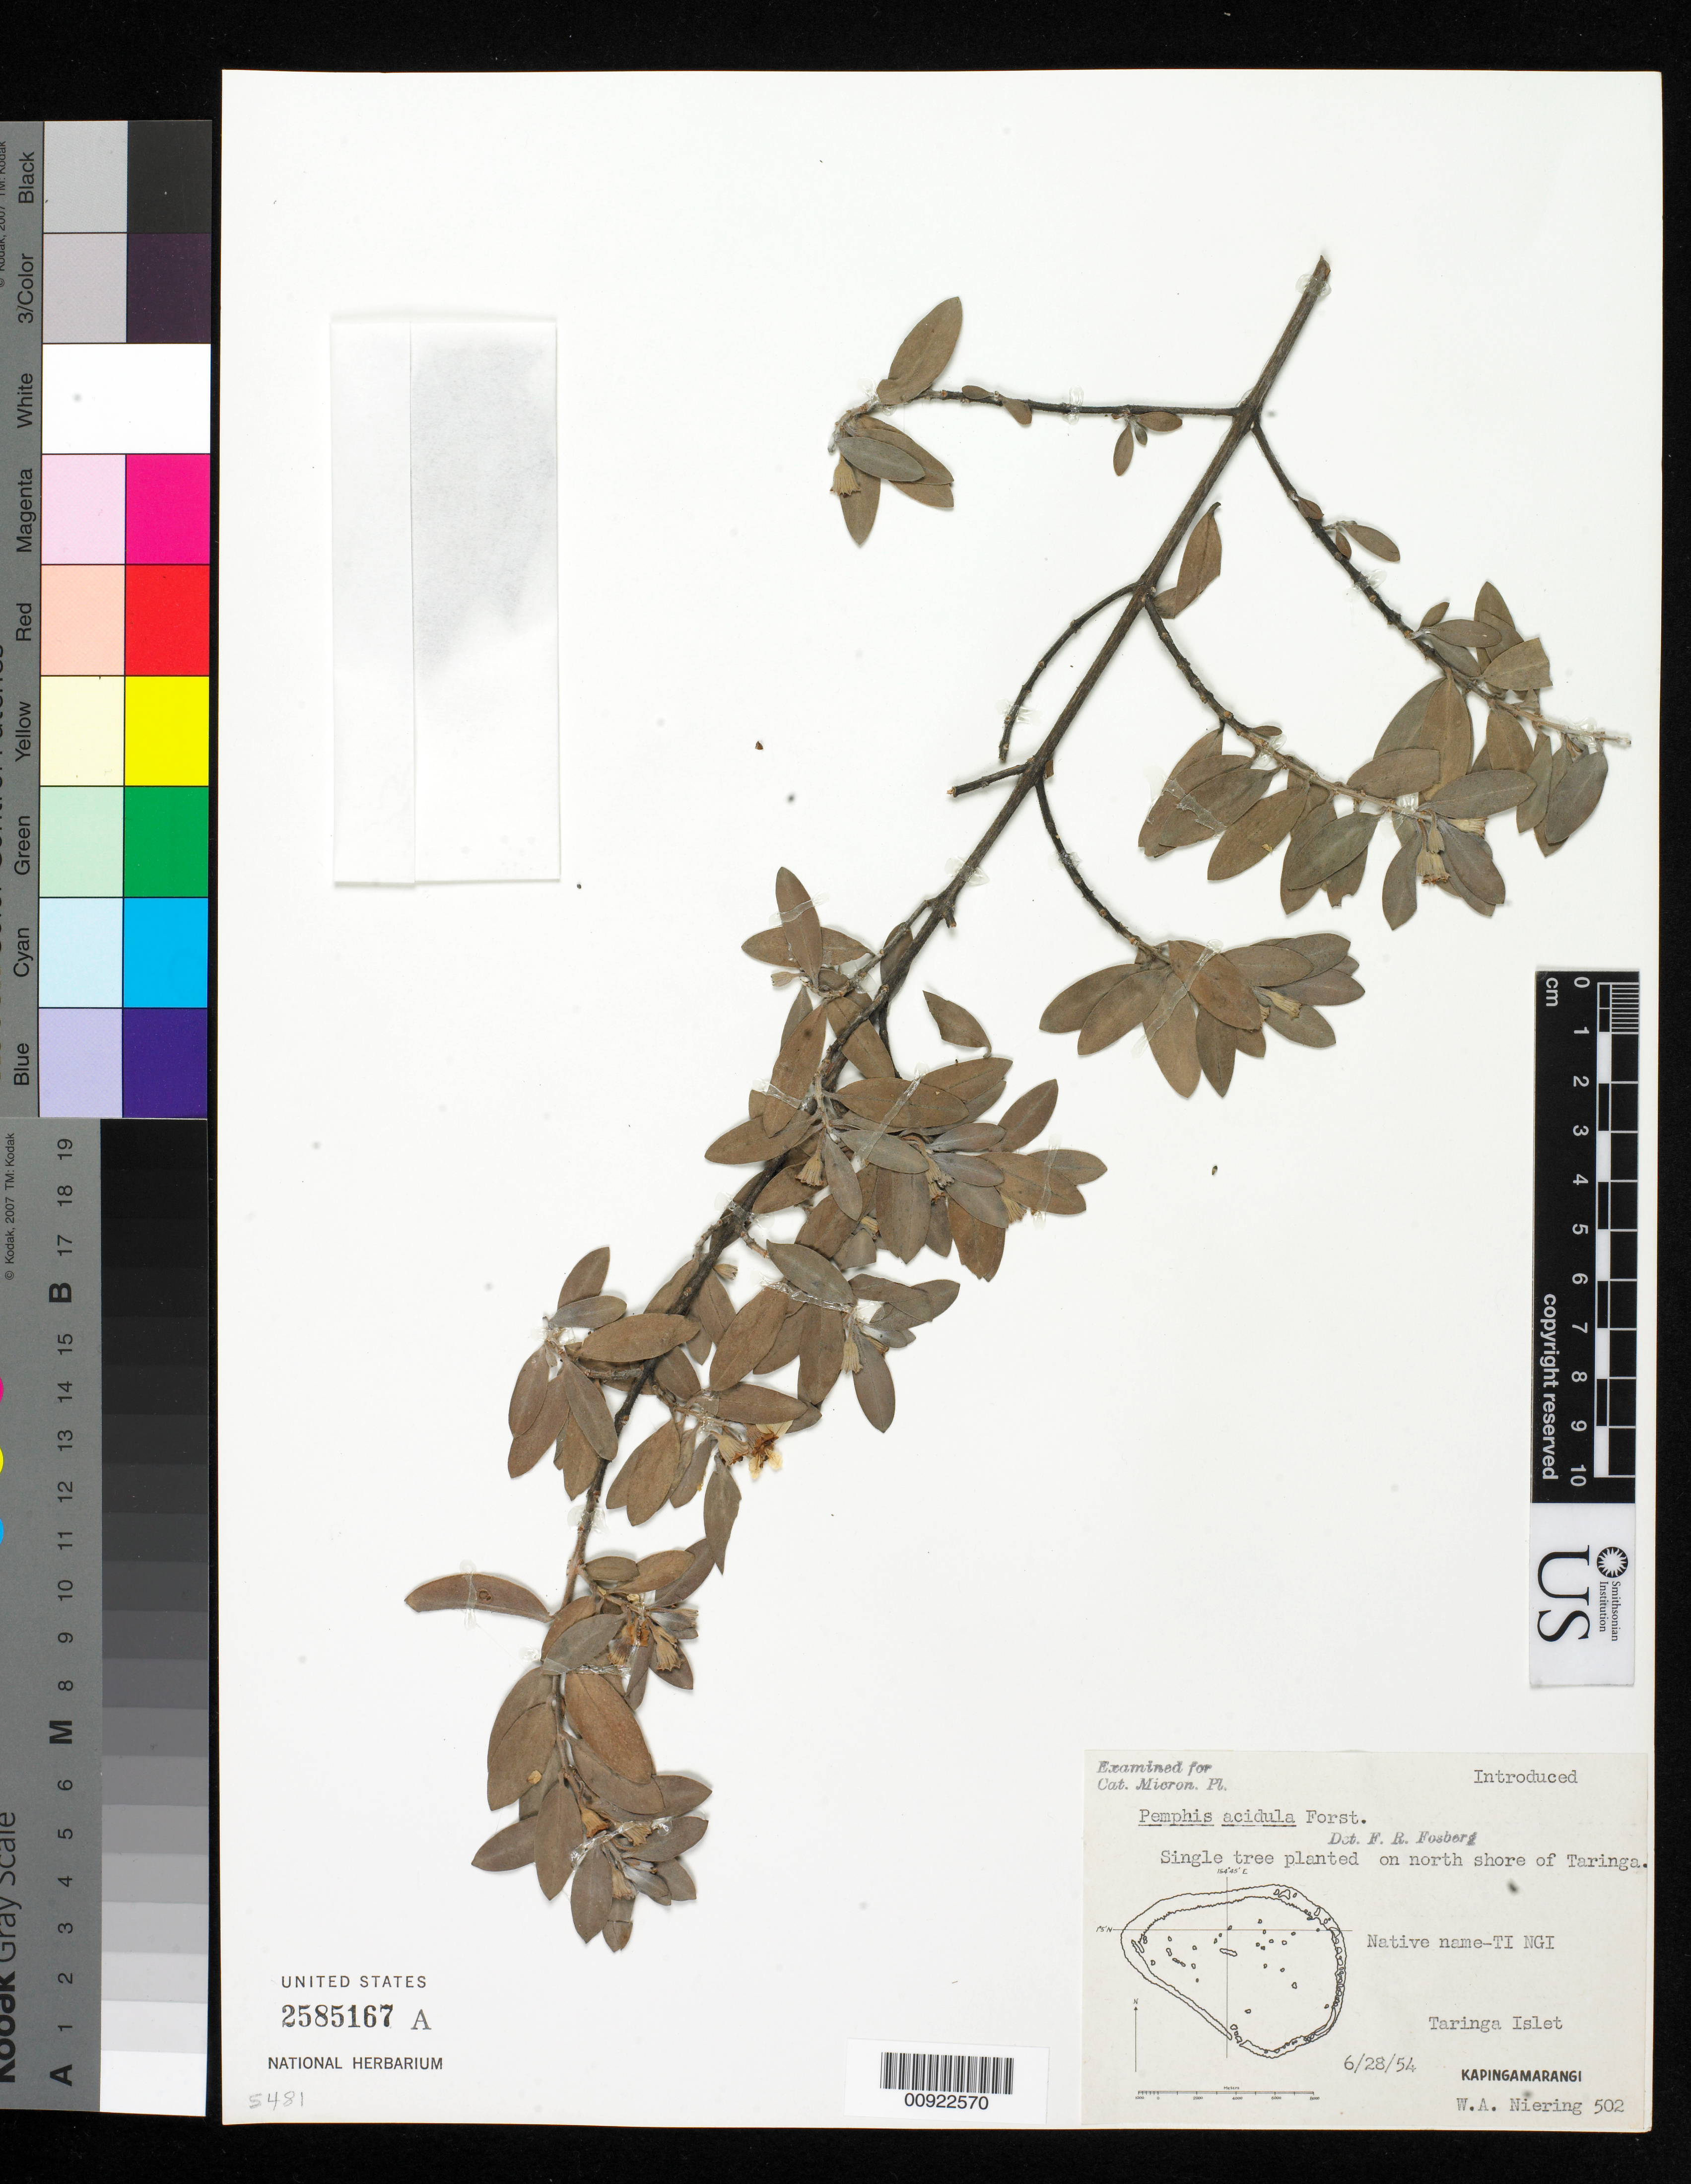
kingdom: Plantae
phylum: Tracheophyta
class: Magnoliopsida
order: Myrtales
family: Lythraceae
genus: Pemphis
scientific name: Pemphis acidula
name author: J.R. Forst. & G. Forst.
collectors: W. Niering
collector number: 502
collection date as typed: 28 Jun 1954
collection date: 1954-06-28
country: Micronesia, Federated States of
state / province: Pohnpei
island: Kapingamarangi Atoll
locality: Kapingamarangi, N shore of Taringa Islet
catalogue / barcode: US 2585167